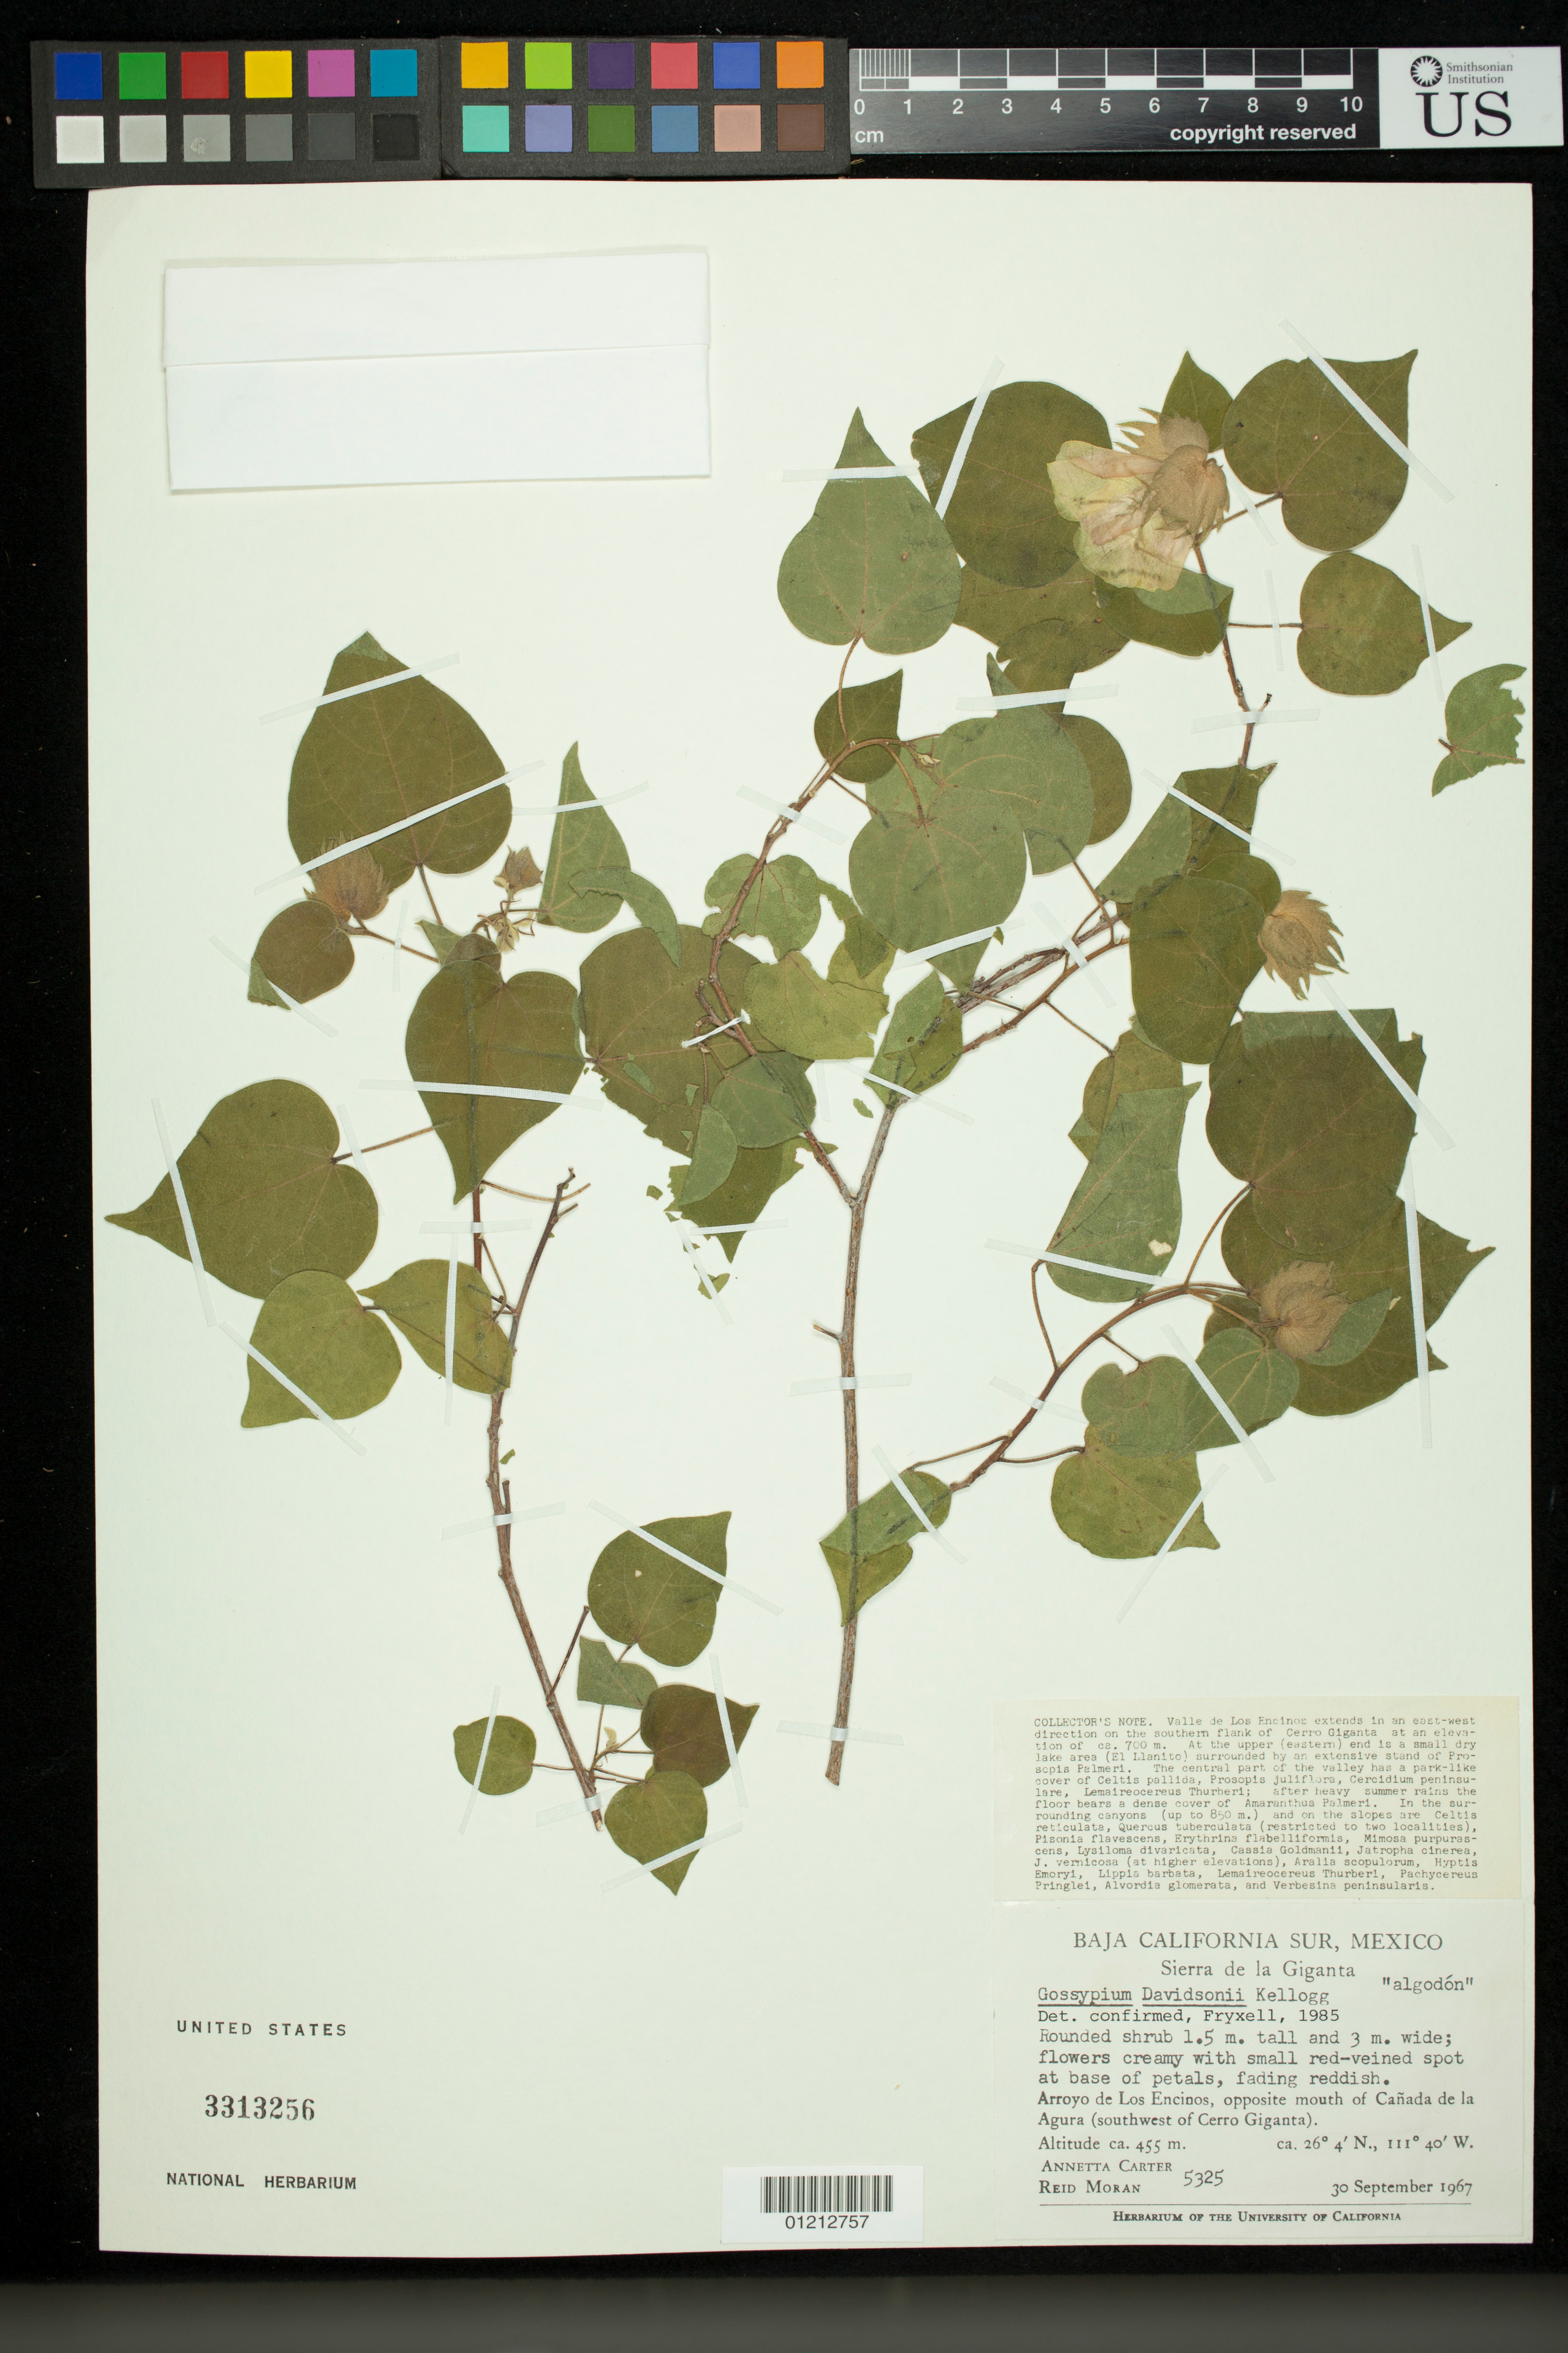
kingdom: Plantae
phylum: Tracheophyta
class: Magnoliopsida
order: Malvales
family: Malvaceae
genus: Gossypium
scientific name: Gossypium davidsonii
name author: Kellogg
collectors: A. Carter & R. Moran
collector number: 5325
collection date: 1967-09-30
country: Mexico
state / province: Baja California Sur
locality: Arroyo de Los Encinos, opposite mouth of Canada de la Agura (southwest of Cerro Giganta)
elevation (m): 455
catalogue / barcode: US 3313256